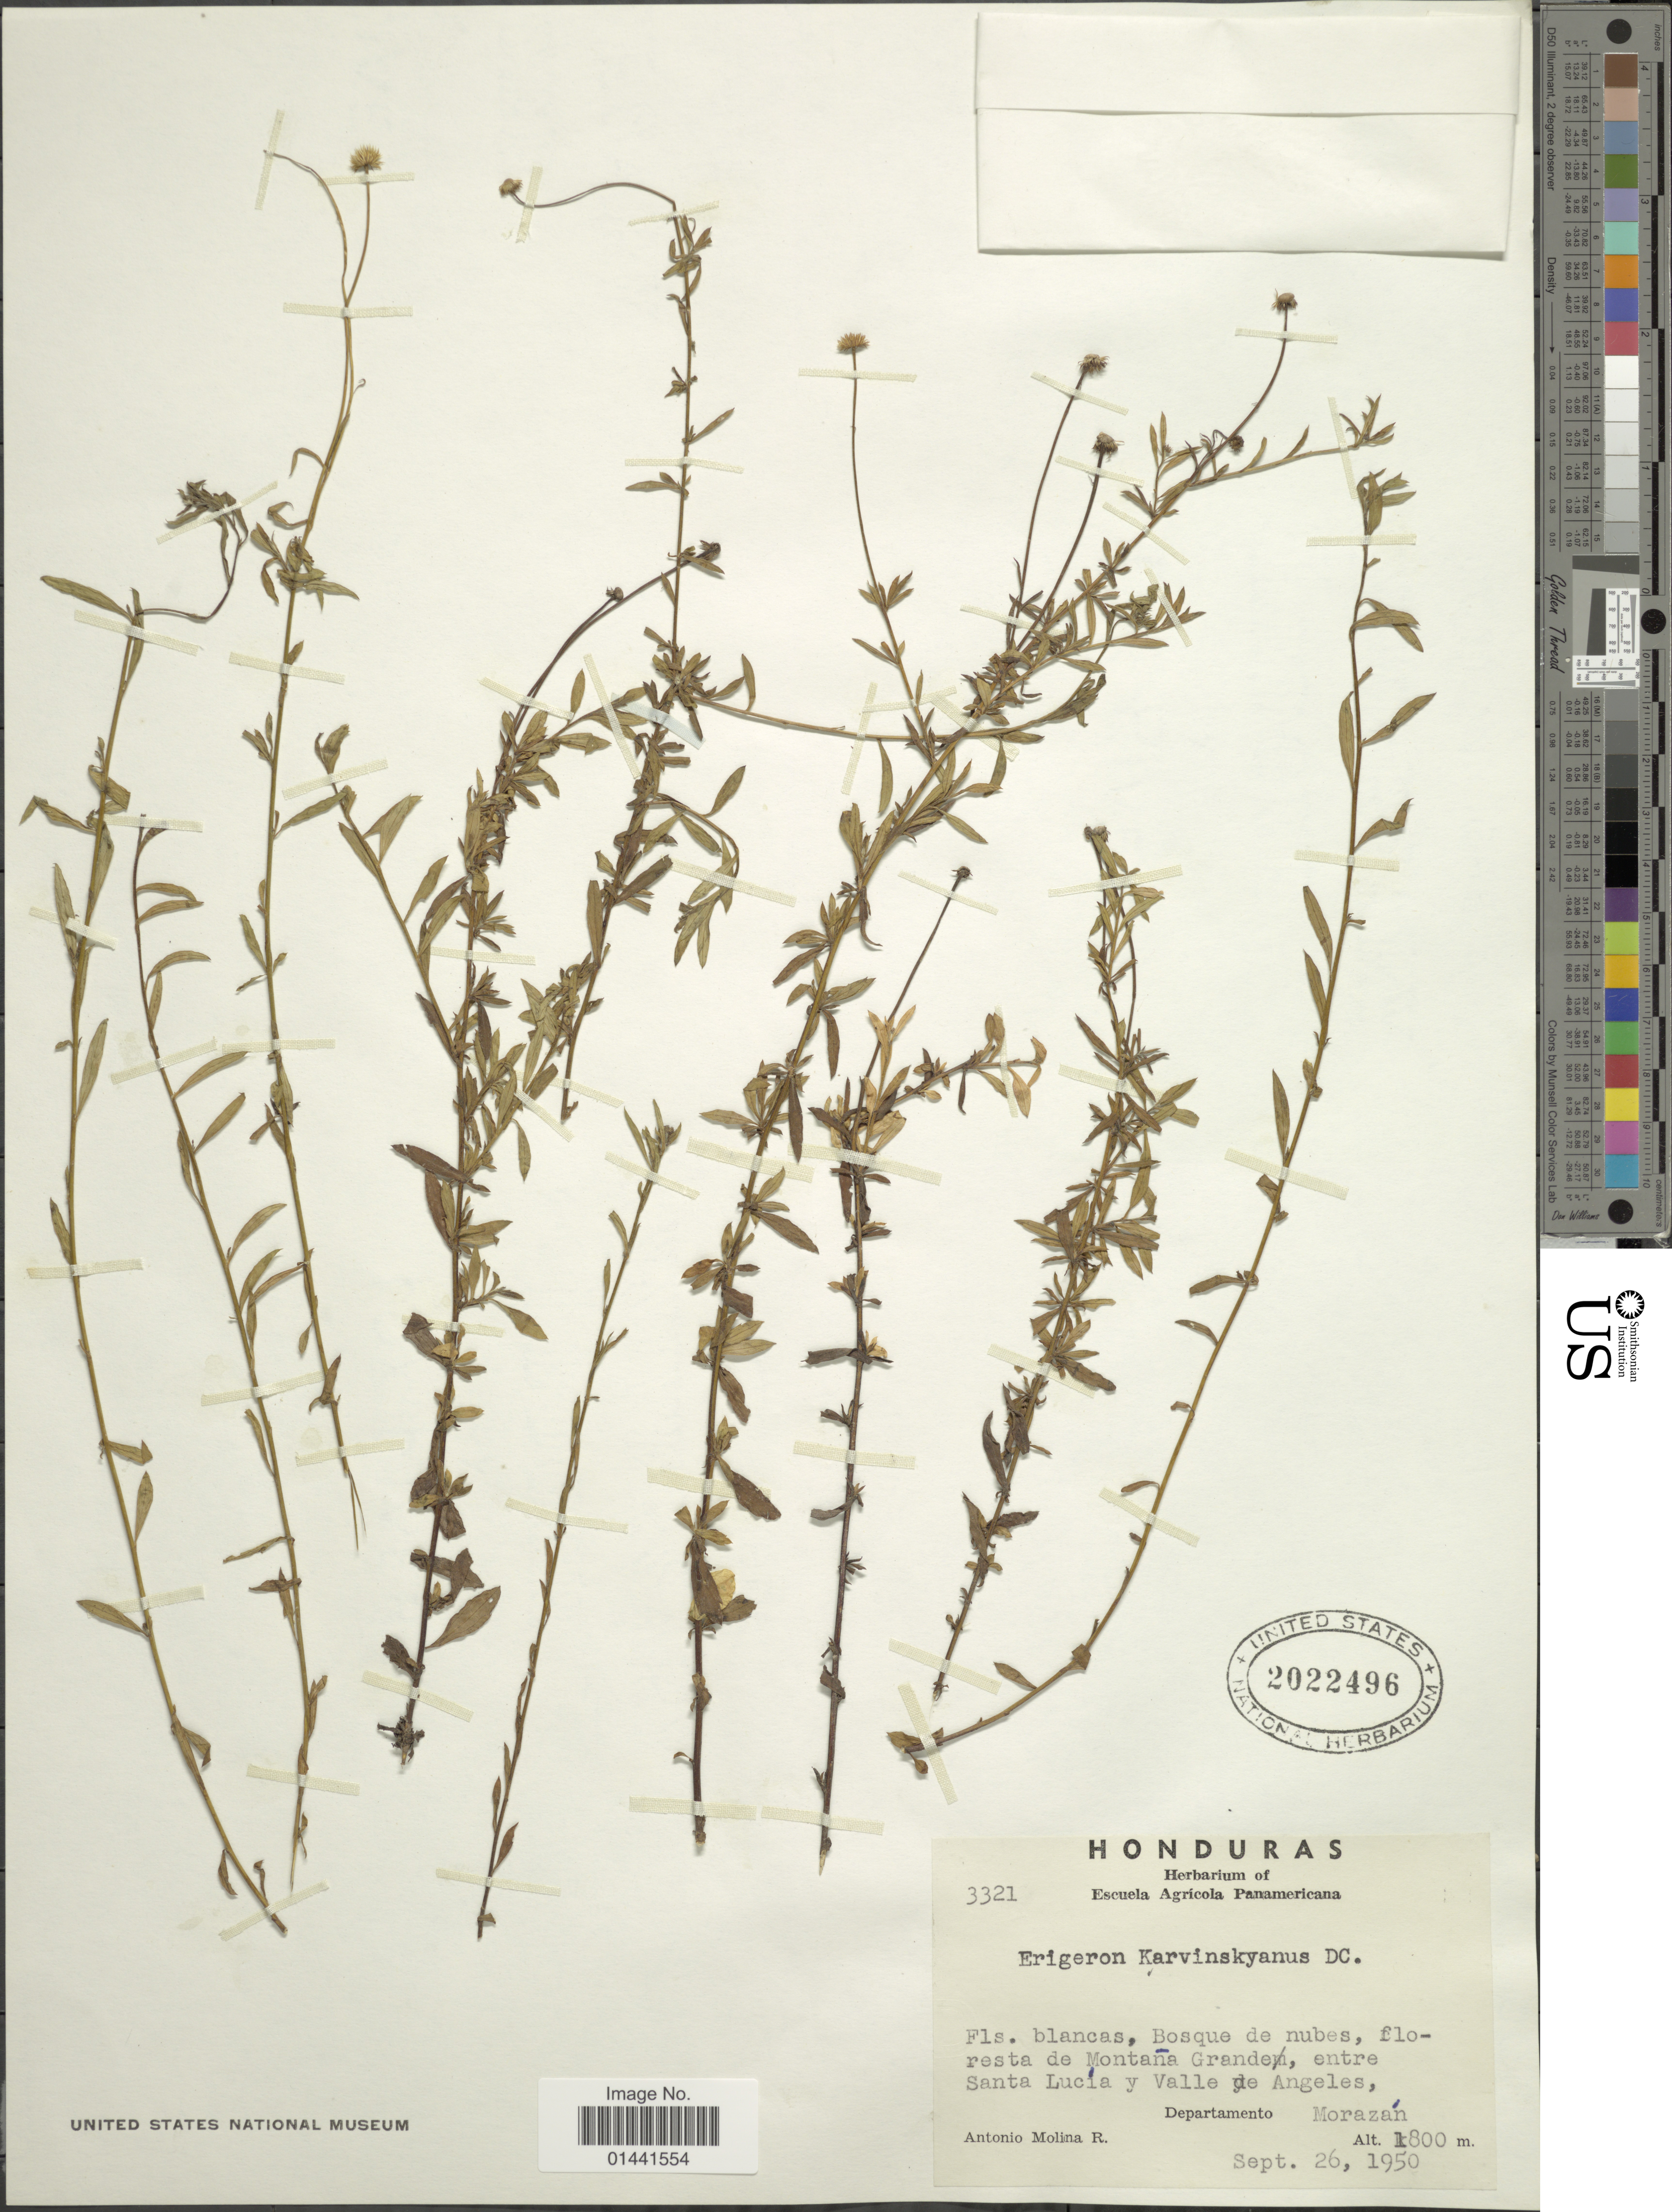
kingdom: Plantae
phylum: Tracheophyta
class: Magnoliopsida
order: Asterales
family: Asteraceae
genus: Erigeron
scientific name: Erigeron karvinskianus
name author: DC.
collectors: A. Molina R.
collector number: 3321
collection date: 1950-09-26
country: Honduras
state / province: Fco. Morazán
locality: Bosque de nubes, floresta de Montaña Grande, entre Santa Lucía y valle de Angeles, Departamento Morazán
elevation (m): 1800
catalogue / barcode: US 2022496